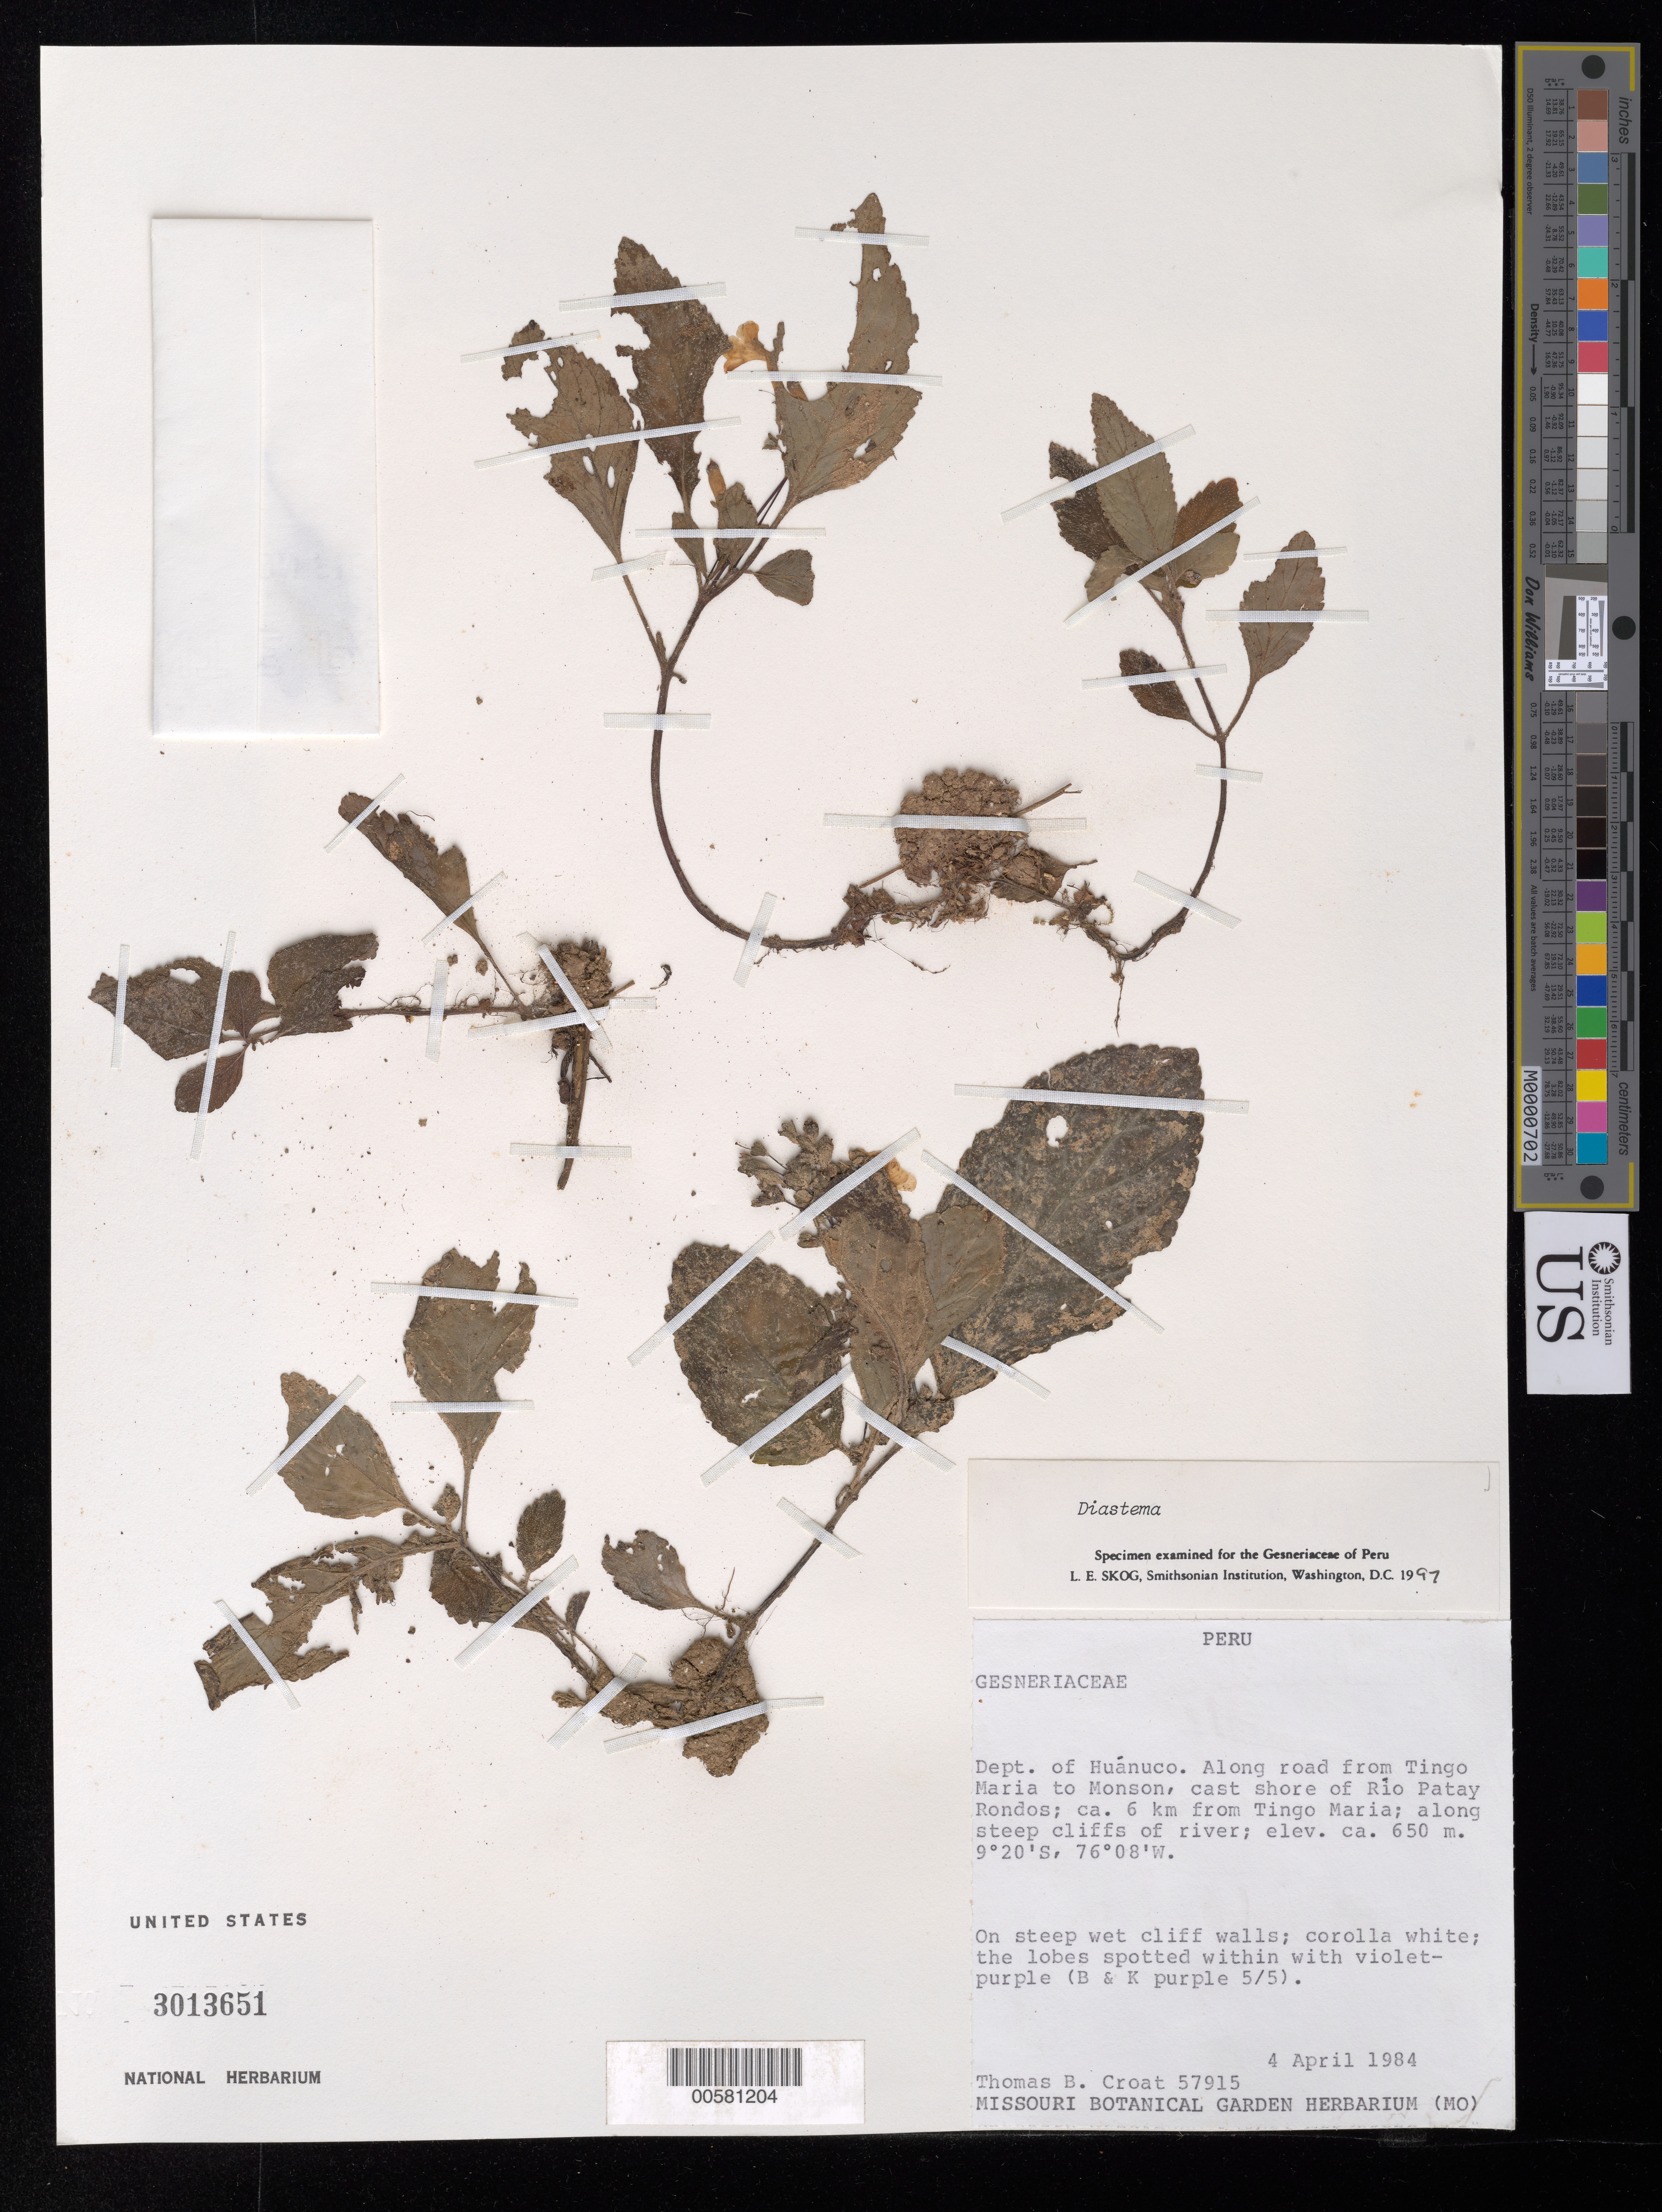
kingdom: Plantae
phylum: Tracheophyta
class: Magnoliopsida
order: Lamiales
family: Gesneriaceae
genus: Diastema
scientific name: Diastema sp.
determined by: Skog, Laurence E.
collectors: T. B. Croat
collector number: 57915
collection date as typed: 04 Apr 1984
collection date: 1984-04-04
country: Peru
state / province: Huánuco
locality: Along road from Tingo Maria to Monson, cast [east?] shore of Río Patay Rondos; ca. 6 km from Tingo Maria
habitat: Along steep cliffs of river; on steep wet cliff walls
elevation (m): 650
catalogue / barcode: US 3013651